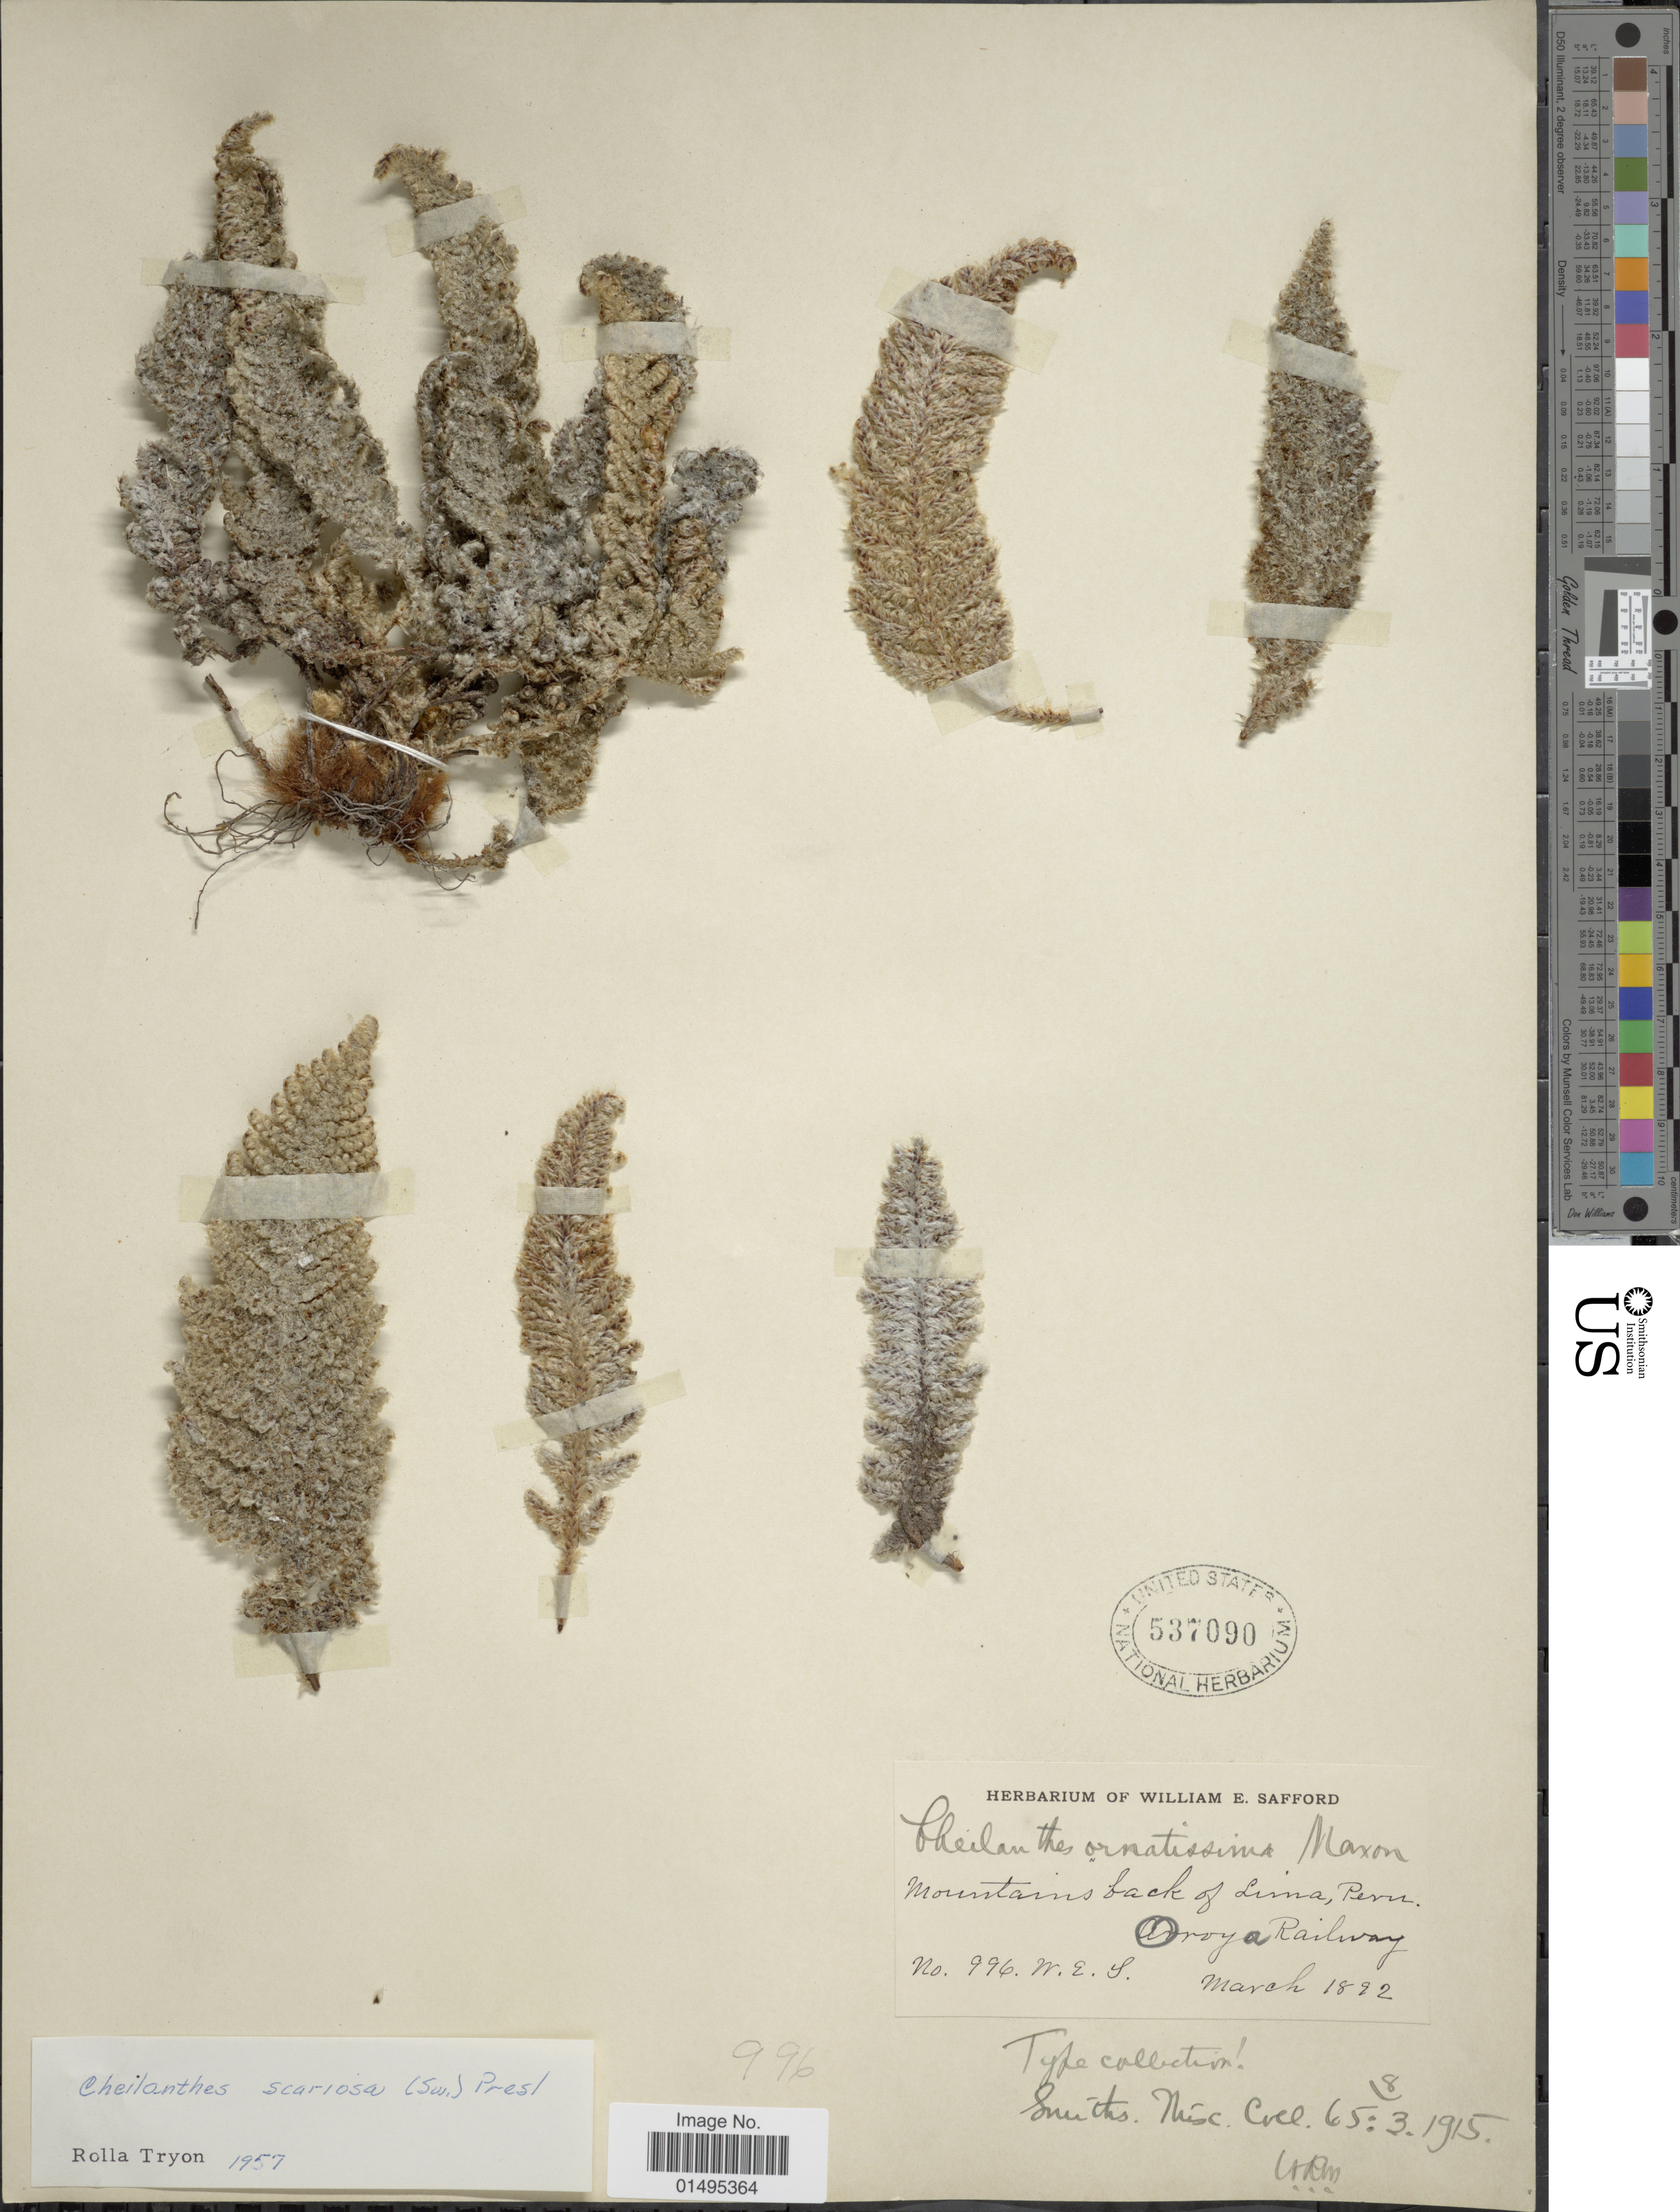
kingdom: Plantae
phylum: Tracheophyta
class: Polypodiopsida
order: Polypodiales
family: Pteridaceae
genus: Myriopteris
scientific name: Myriopteris scariosa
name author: (Sw.) Fée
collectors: W. E. Safford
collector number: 996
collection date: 1892-03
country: Peru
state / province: Lima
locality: Mountains back of Lima, Peru, Oroya Railway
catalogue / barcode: US 537090